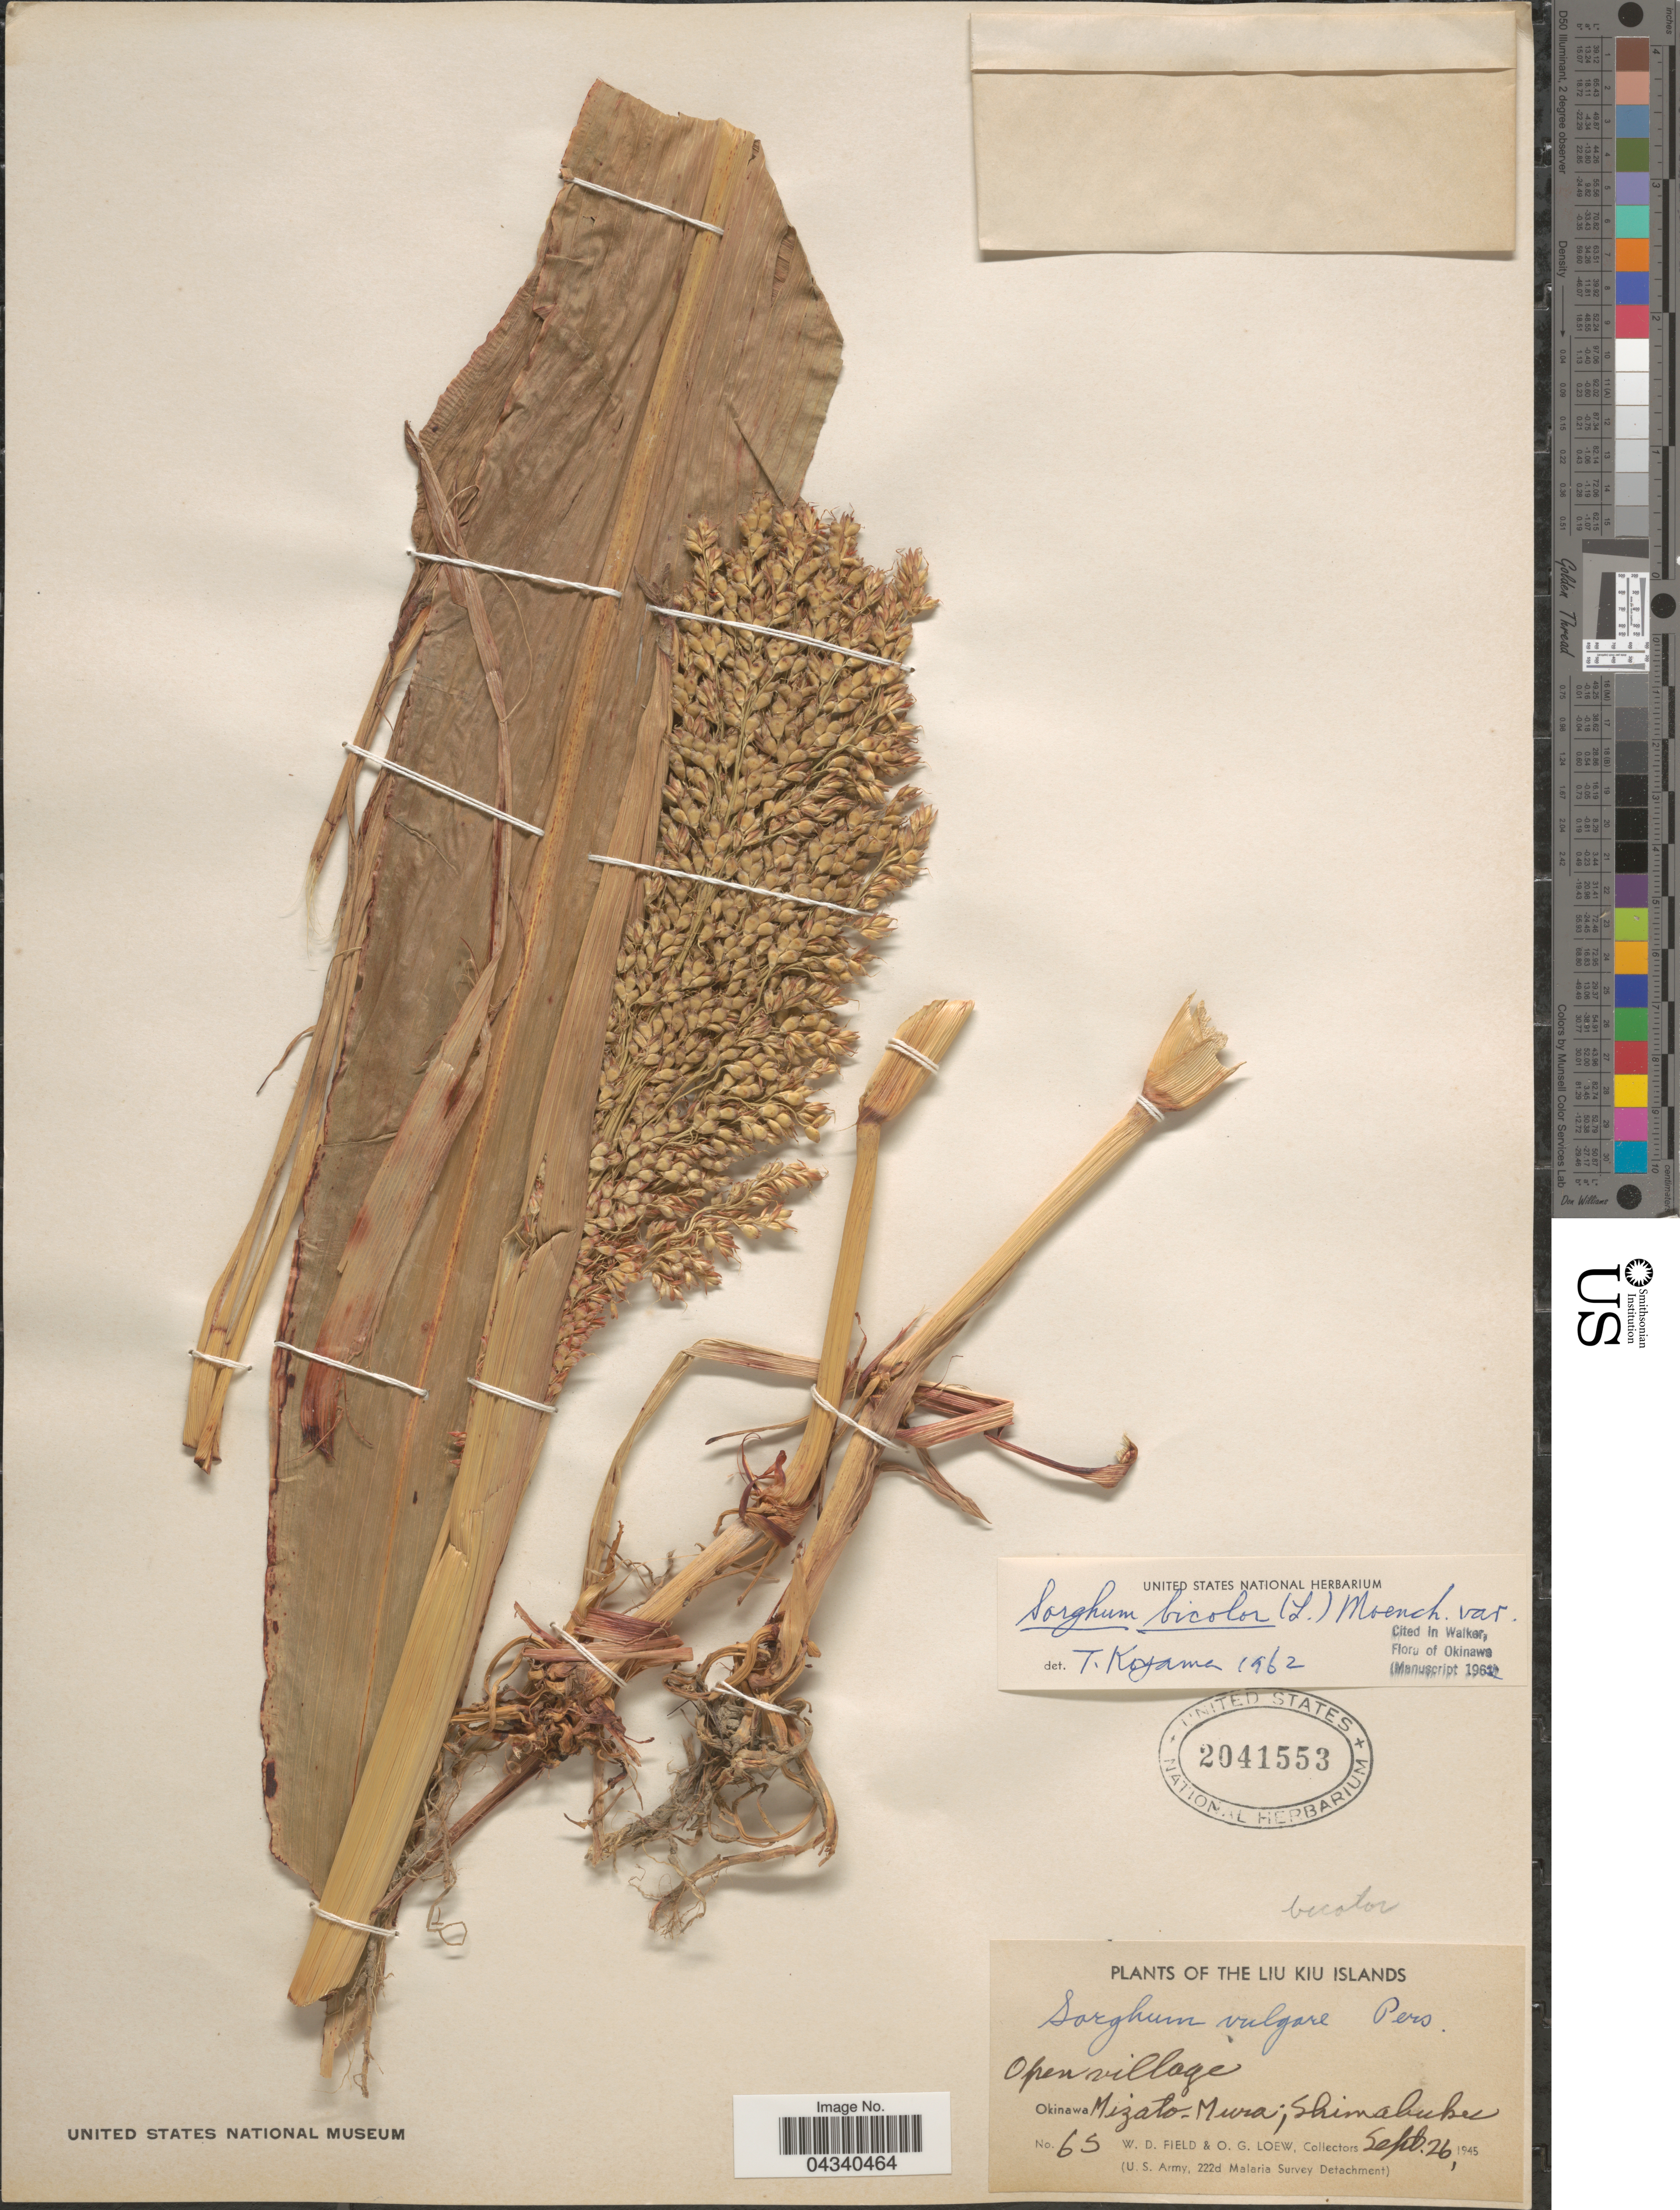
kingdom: Plantae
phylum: Tracheophyta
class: Liliopsida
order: Poales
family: Poaceae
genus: Sorghum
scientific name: Sorghum bicolor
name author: (L.) Moench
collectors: W. D. Field & O. G. Loew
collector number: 65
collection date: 1945-09-26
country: Japan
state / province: Okinawa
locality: The Liu Kiu Islands. Mizato-Mura; Shimabuku. (U. S. Army, 222d Malaria Survey Detachment).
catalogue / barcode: US 2041553